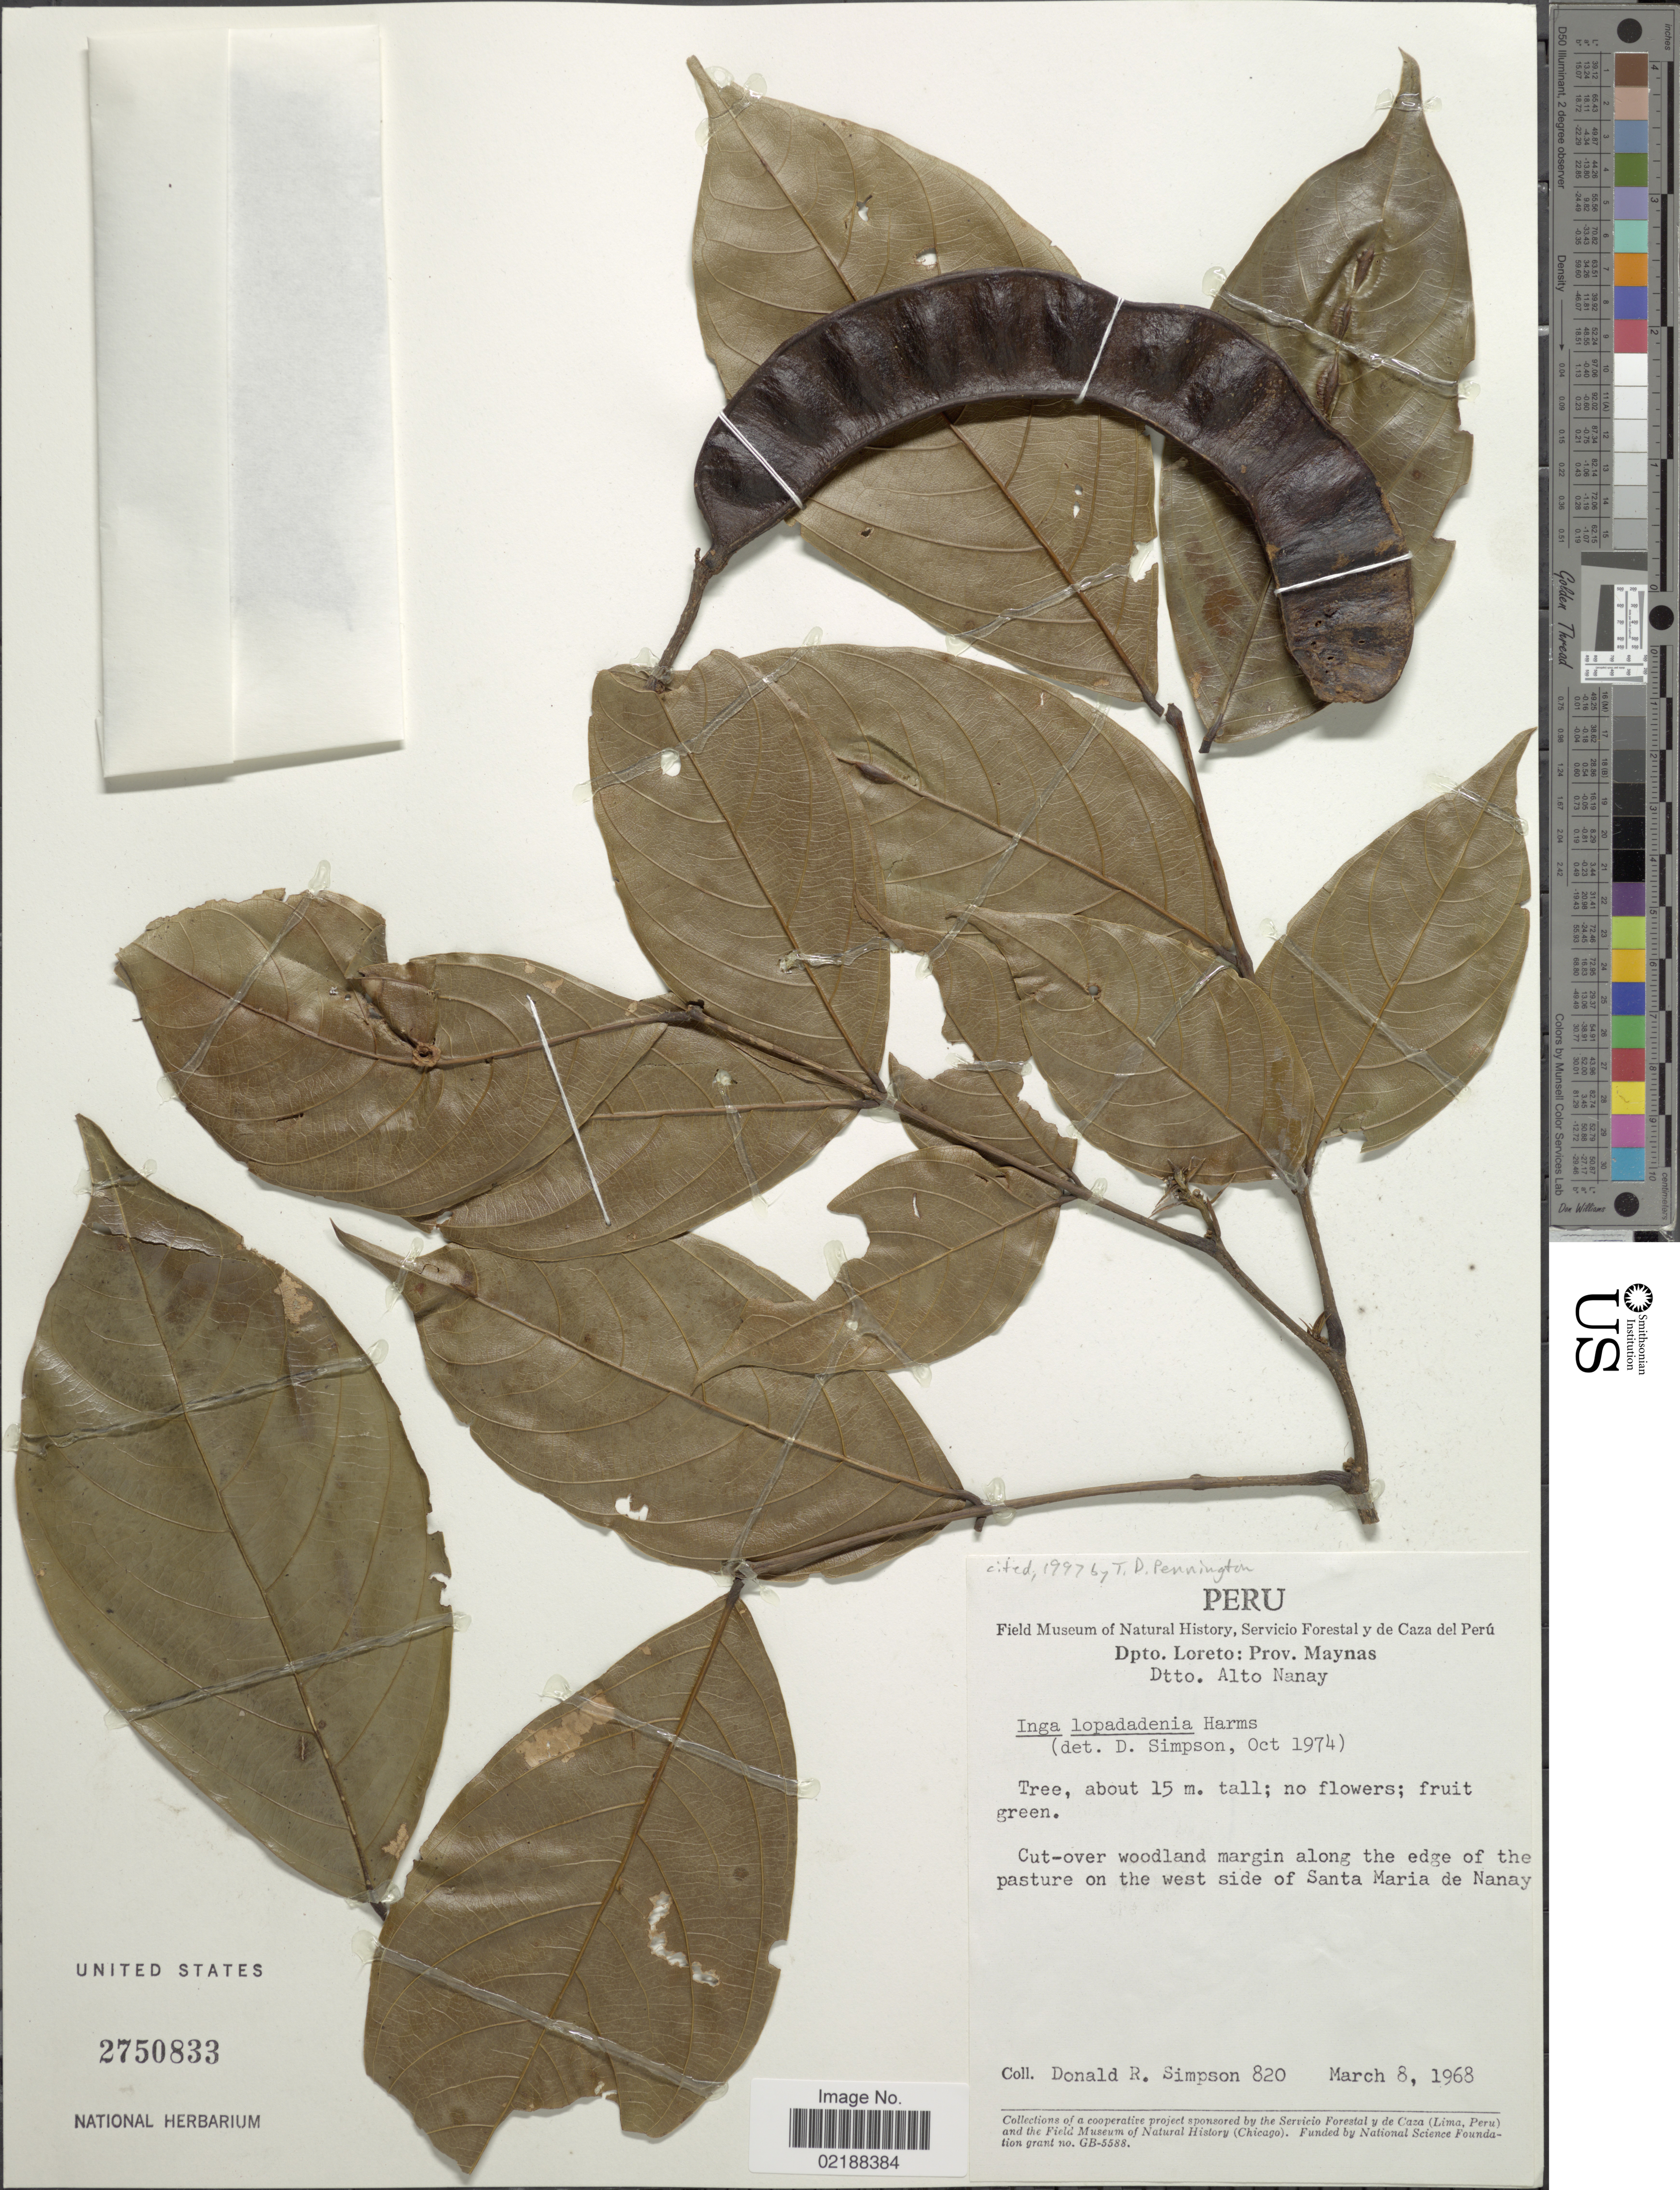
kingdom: Plantae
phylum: Tracheophyta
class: Magnoliopsida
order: Fabales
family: Fabaceae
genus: Inga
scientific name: Inga lopadadenia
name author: Harms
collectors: D. R. Simpson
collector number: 820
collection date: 1968-03-08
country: Peru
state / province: Loreto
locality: Oprov. Maynas. Dtto. Alto Nanay. Along the edge of the pasture on the west side at Sanrta Maria de Nanay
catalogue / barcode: US 2750833